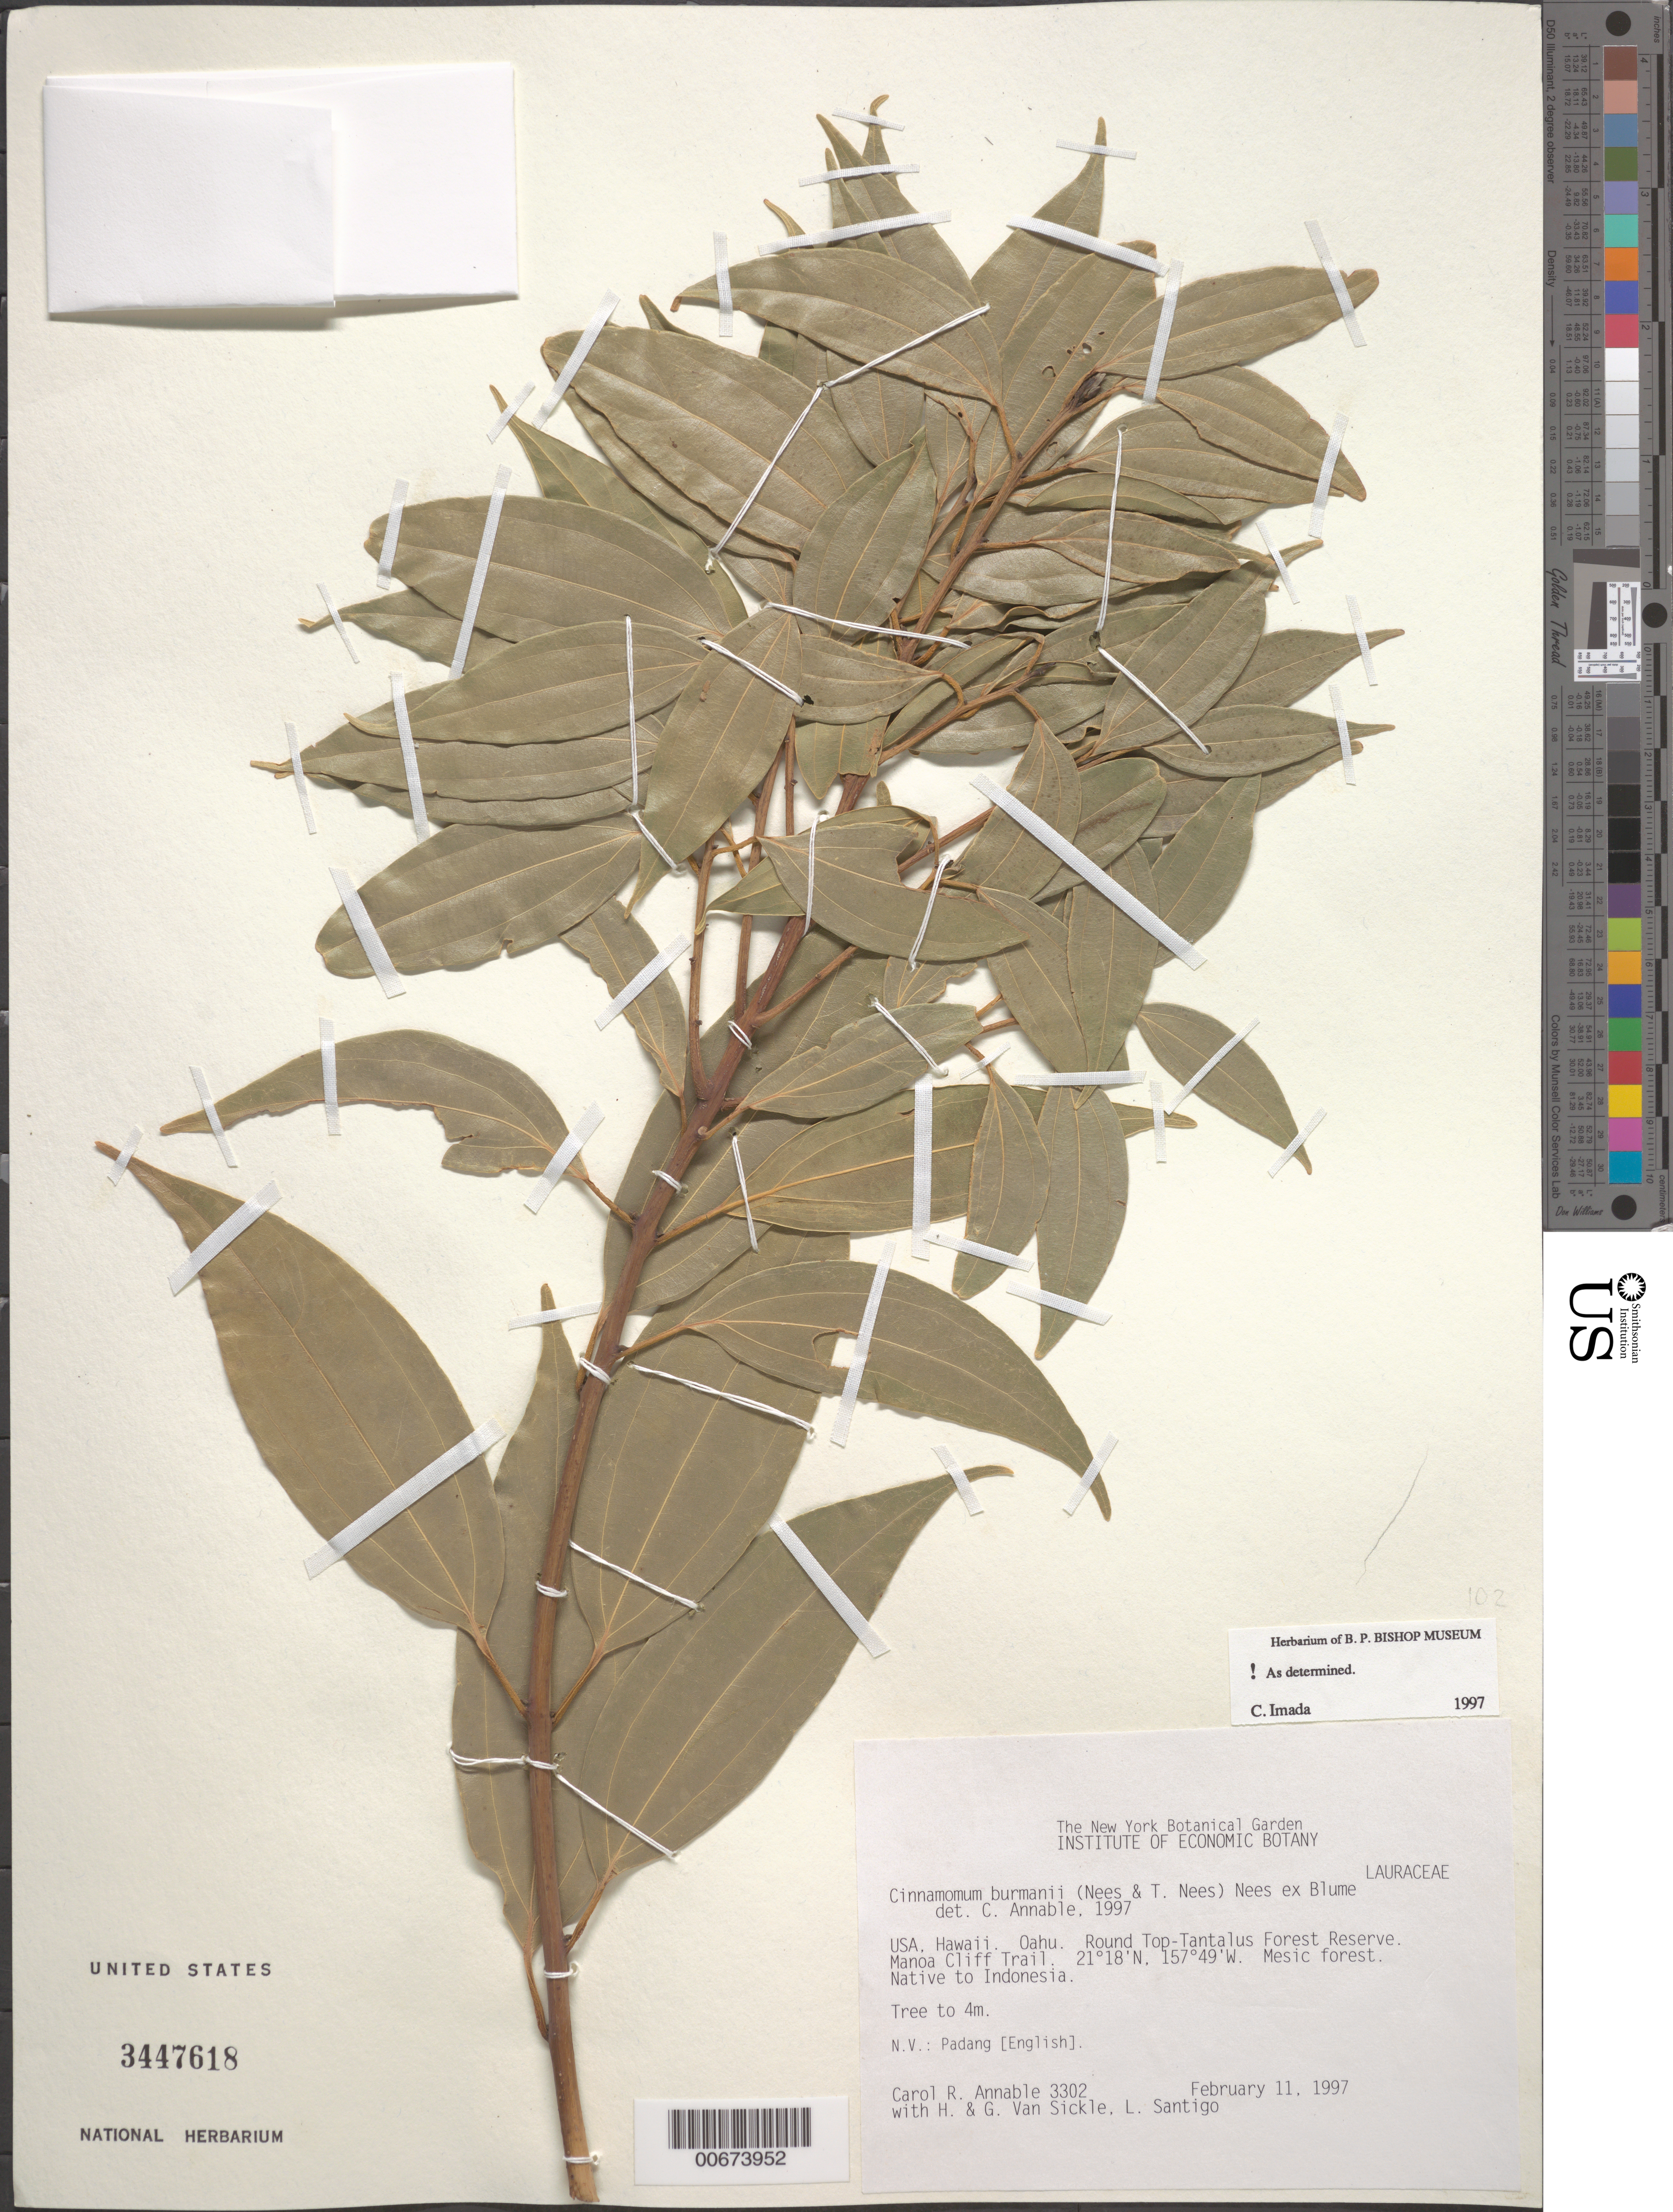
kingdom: Plantae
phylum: Tracheophyta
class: Magnoliopsida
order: Laurales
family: Lauraceae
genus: Cinnamomum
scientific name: Cinnamomum burmannii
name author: (Nees & T. Nees) Blume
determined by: Imada, C.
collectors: C. R. Annable, H. Van Sickle, G. A. Van Sickle & L. Santigo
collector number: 3302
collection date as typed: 11 Feb 1997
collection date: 1997-02-11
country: United States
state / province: Hawaii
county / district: Honolulu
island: Oahu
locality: Round Top-Tantalus Forest Reserve, Manoa Cliff Trail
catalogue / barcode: US 3447618